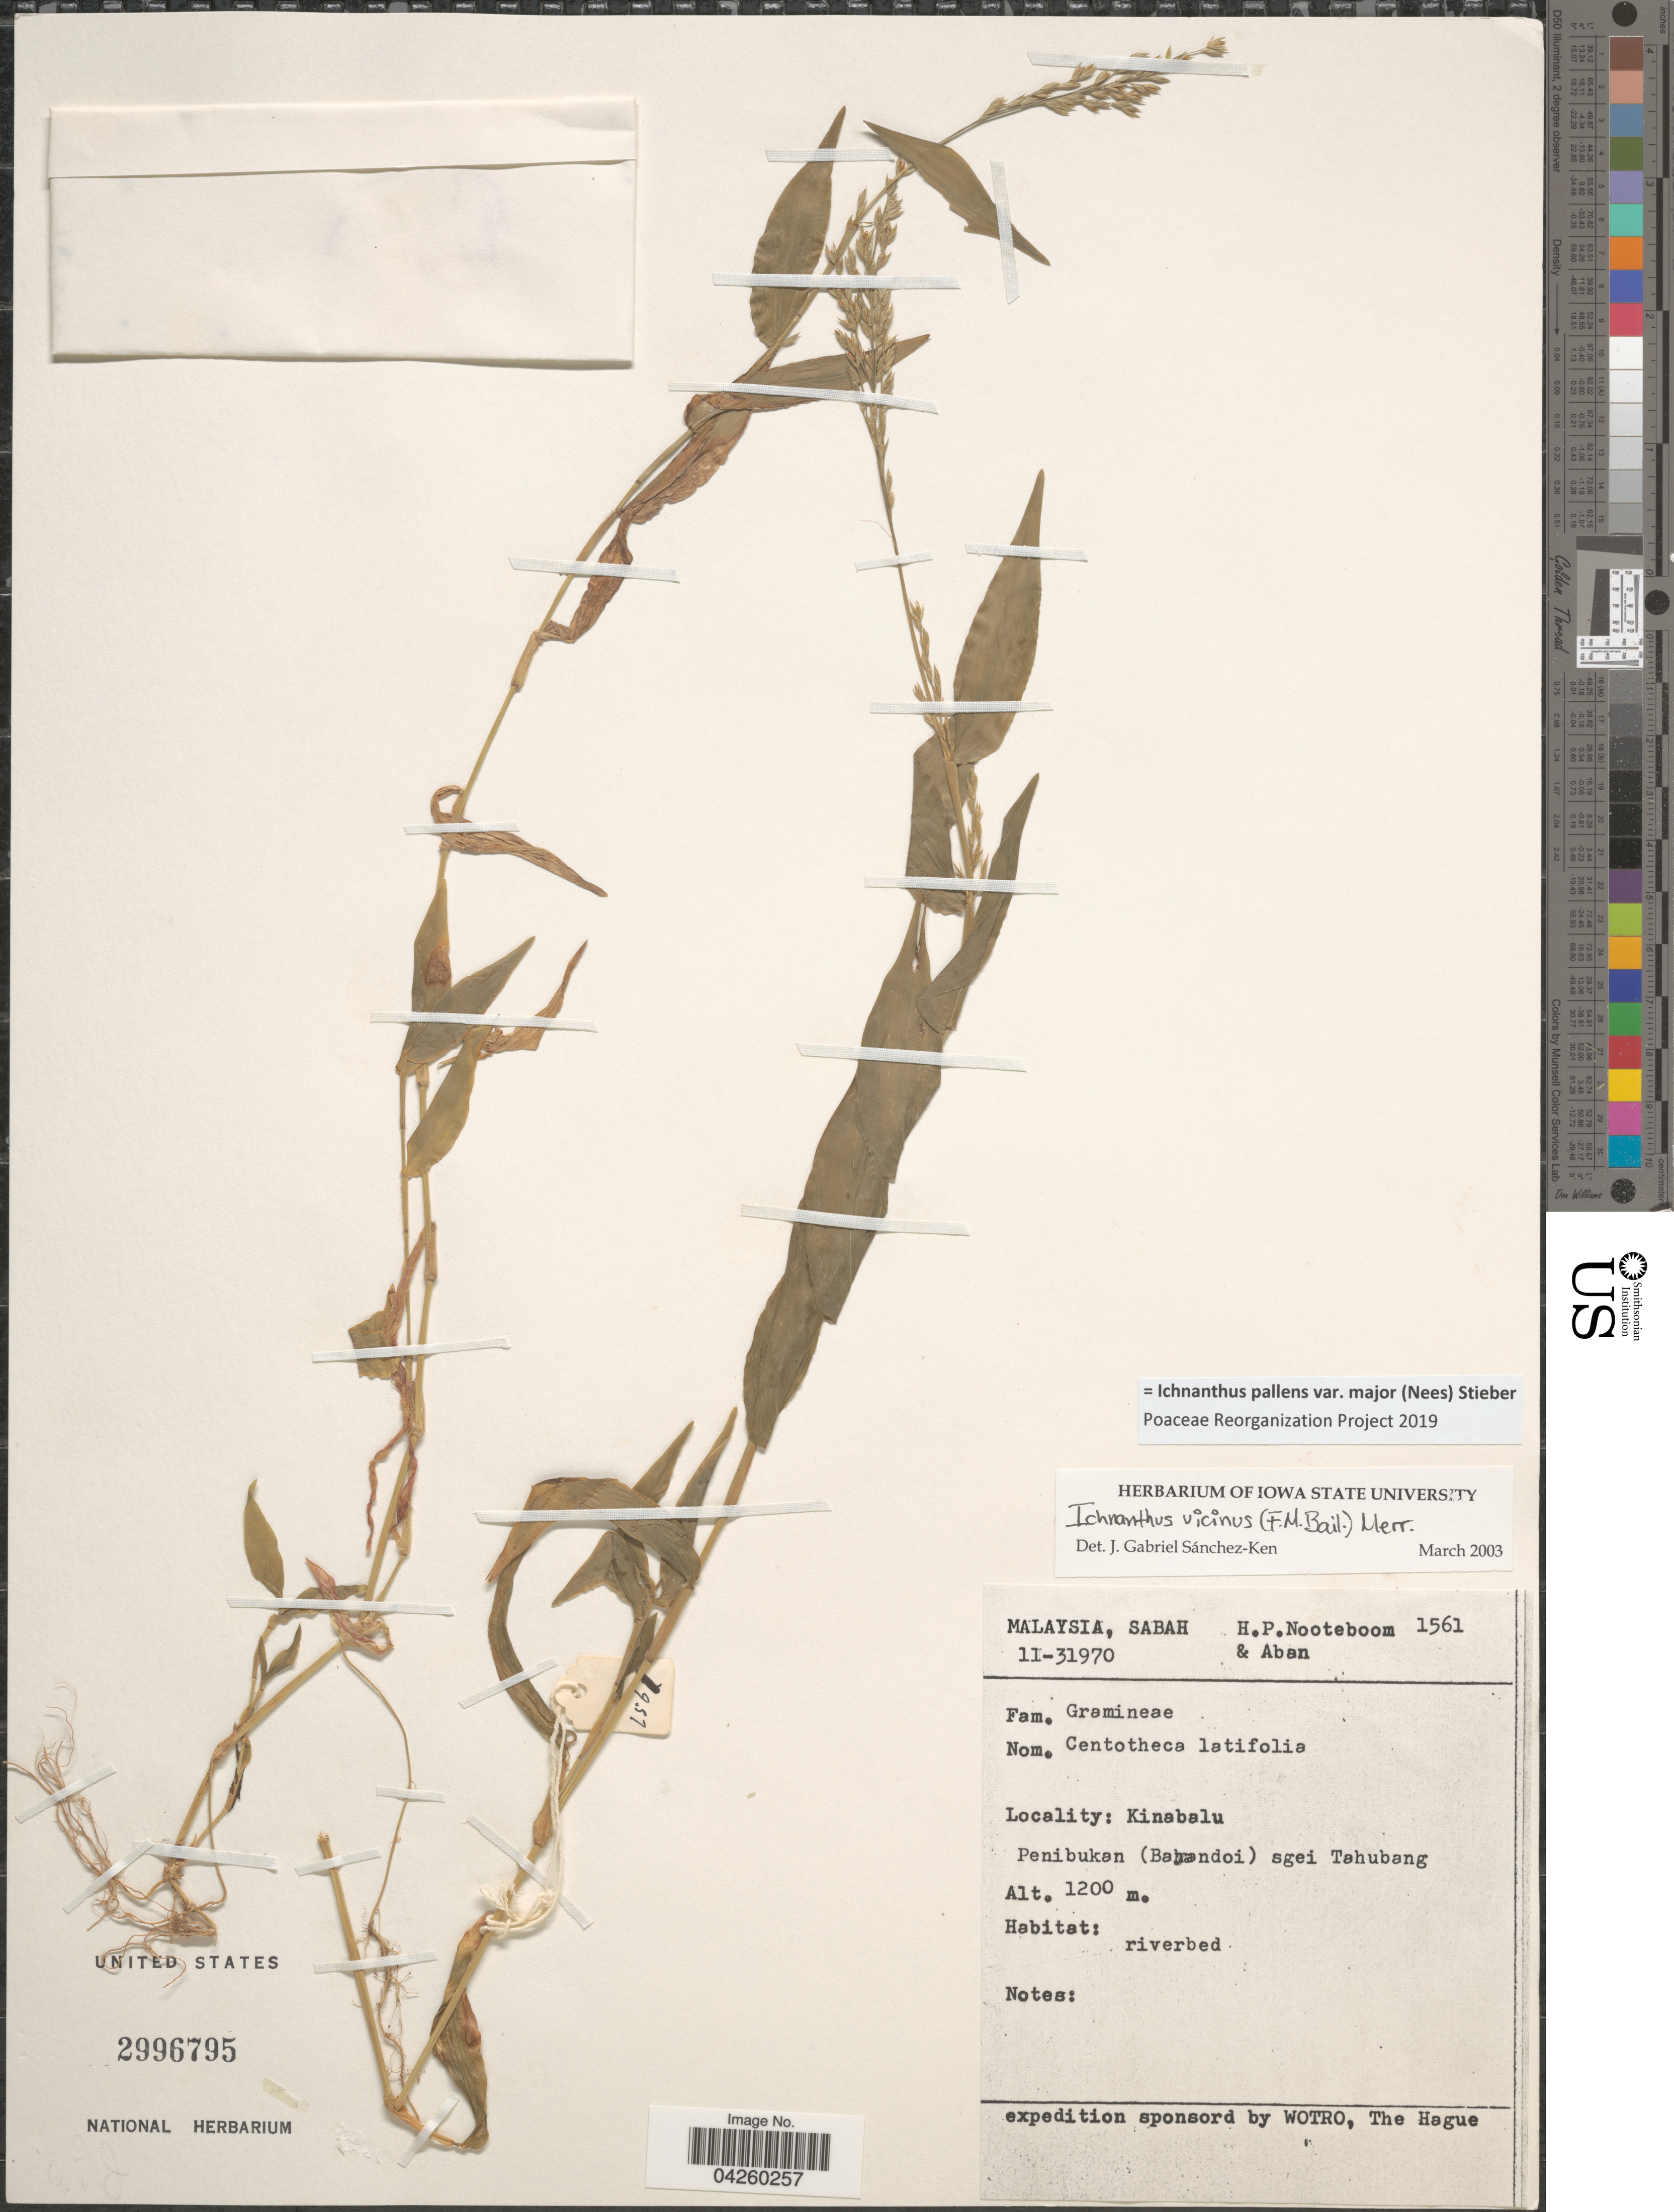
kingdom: Plantae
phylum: Tracheophyta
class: Liliopsida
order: Poales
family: Poaceae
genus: Ichnanthus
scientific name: Ichnanthus pallens var. major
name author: (Nees) Stieber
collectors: H. P. Nooteboom & -- Aban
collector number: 1561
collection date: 1970-11-03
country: Malaysia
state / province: Sabah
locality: Kinabalu Penibukan (Bandoi) sgei Tahubang.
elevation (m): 1200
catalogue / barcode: US 2996795